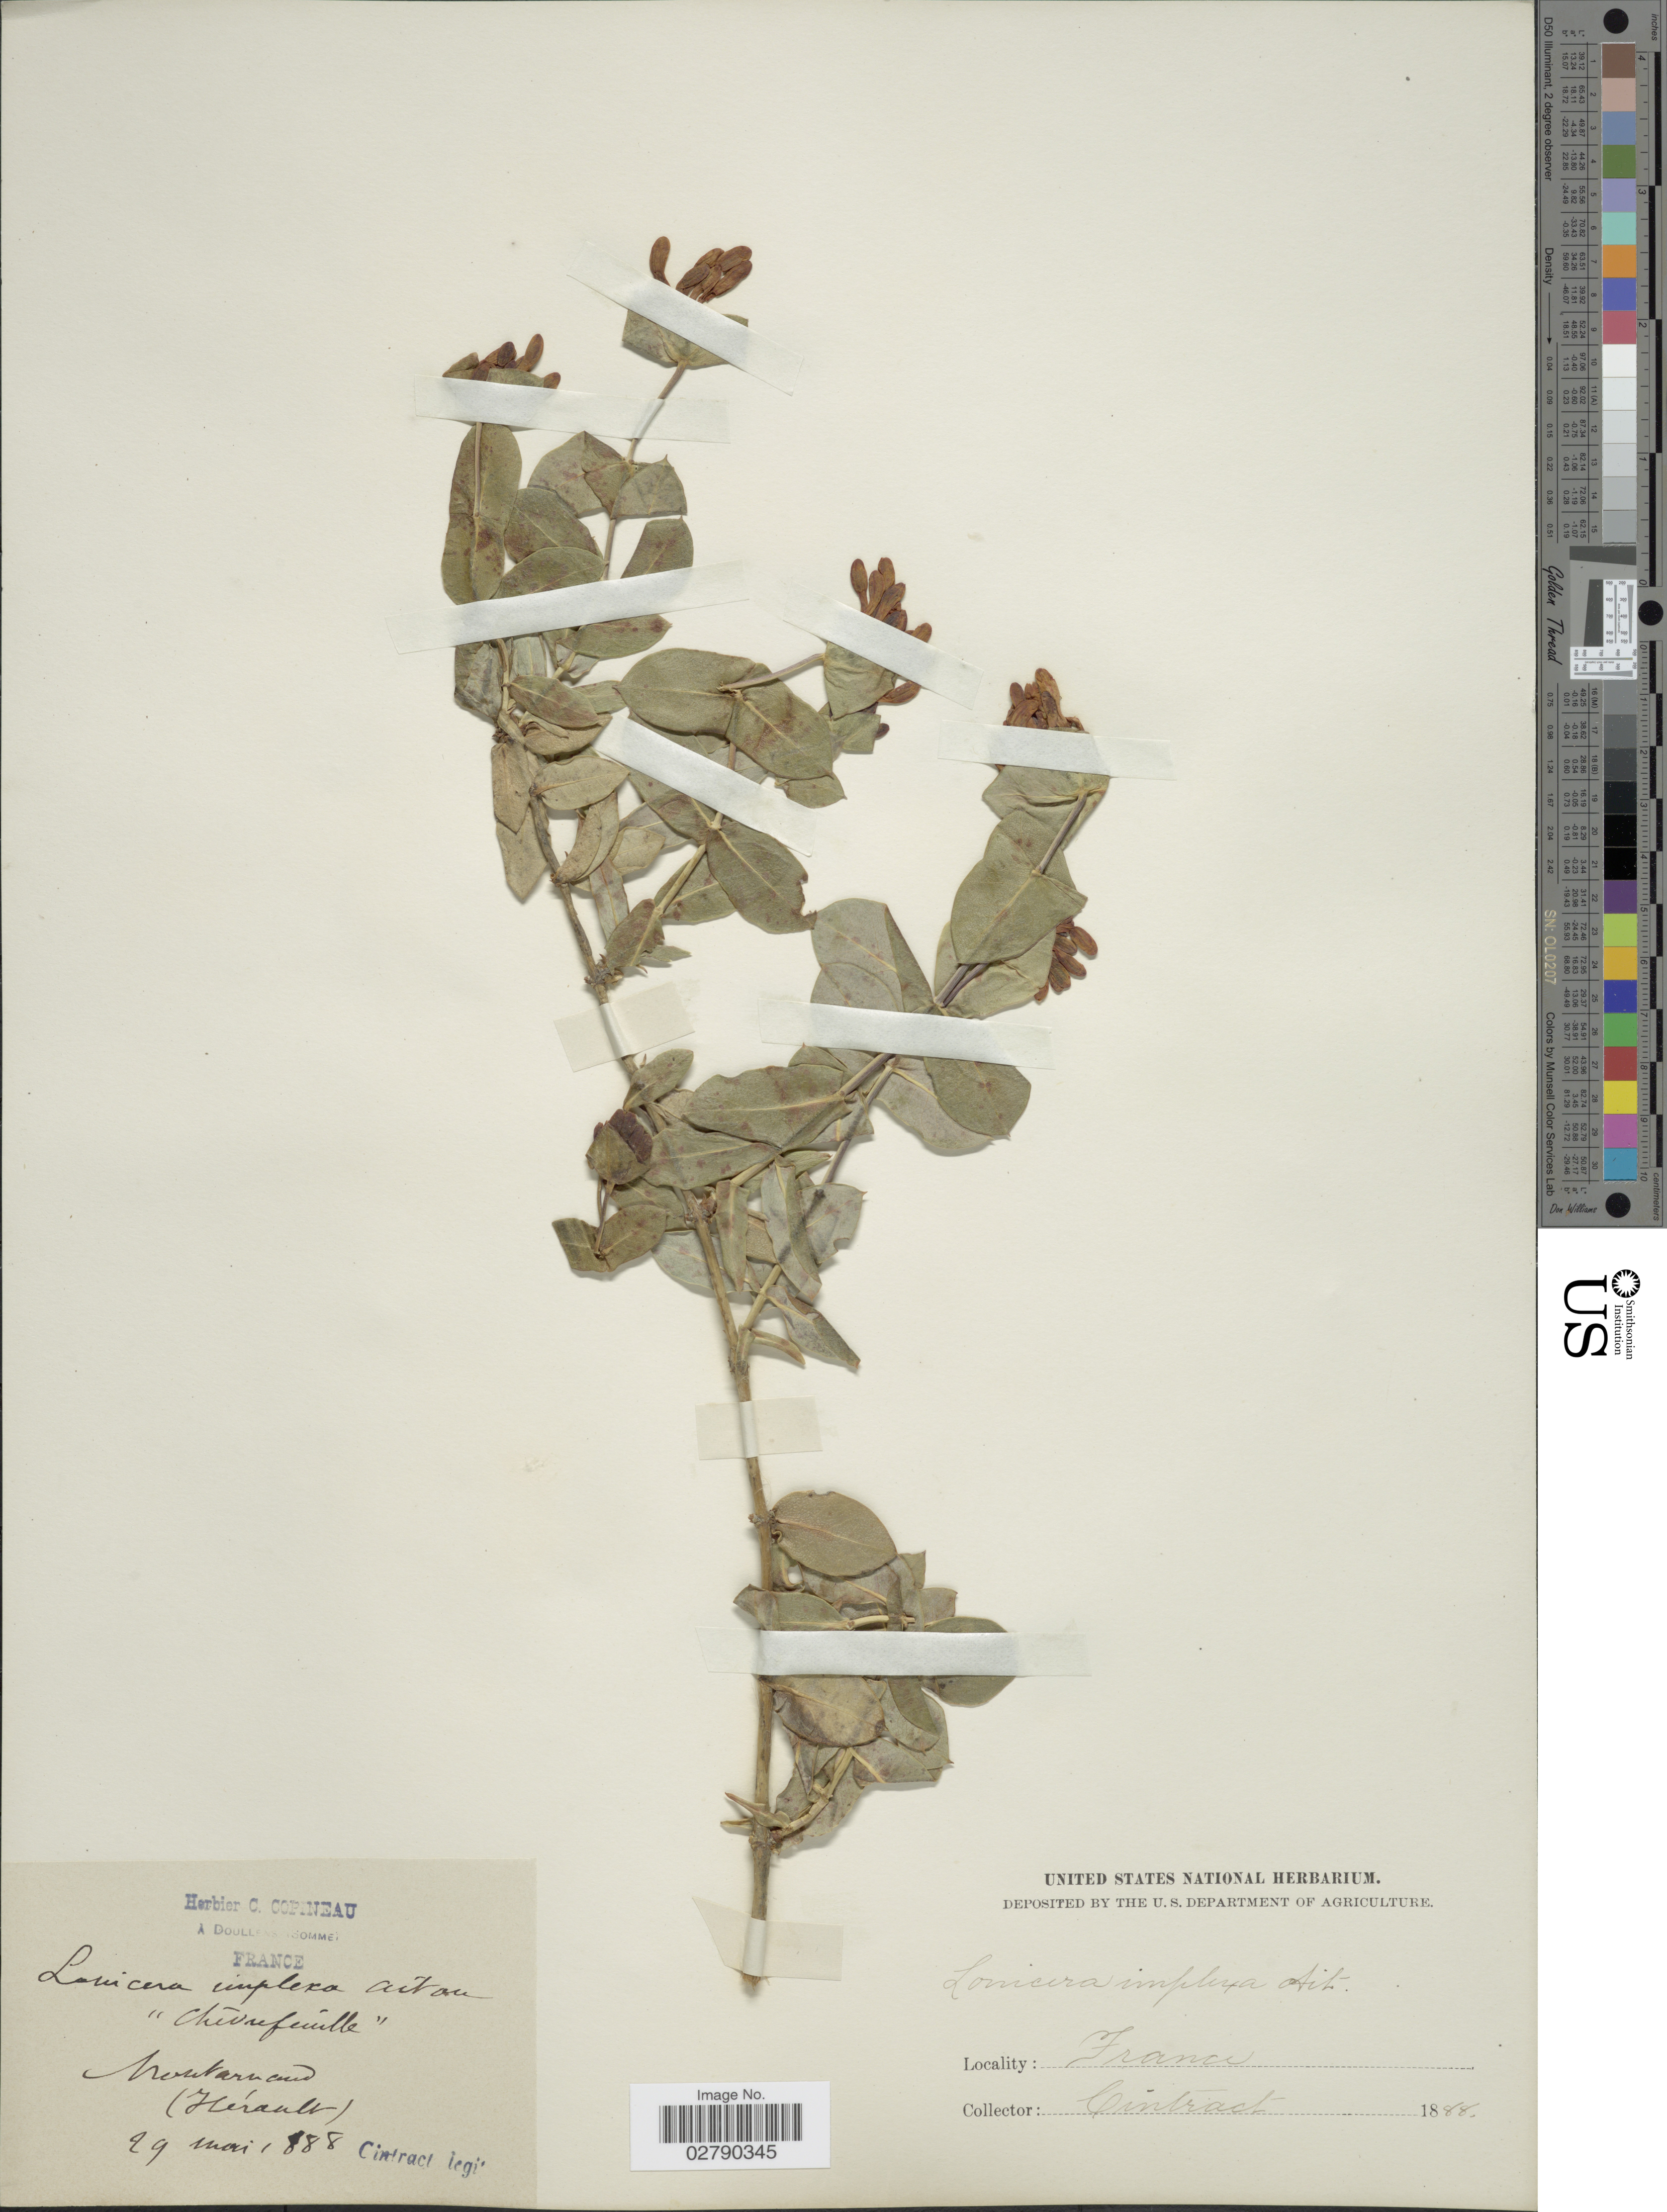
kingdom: Plantae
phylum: Tracheophyta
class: Magnoliopsida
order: Dipsacales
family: Caprifoliaceae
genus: Lonicera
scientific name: Lonicera implexa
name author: Aiton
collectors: Cintract, --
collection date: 1888-05-29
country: France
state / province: Occitanie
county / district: Hérault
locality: Montarran (Hérault).